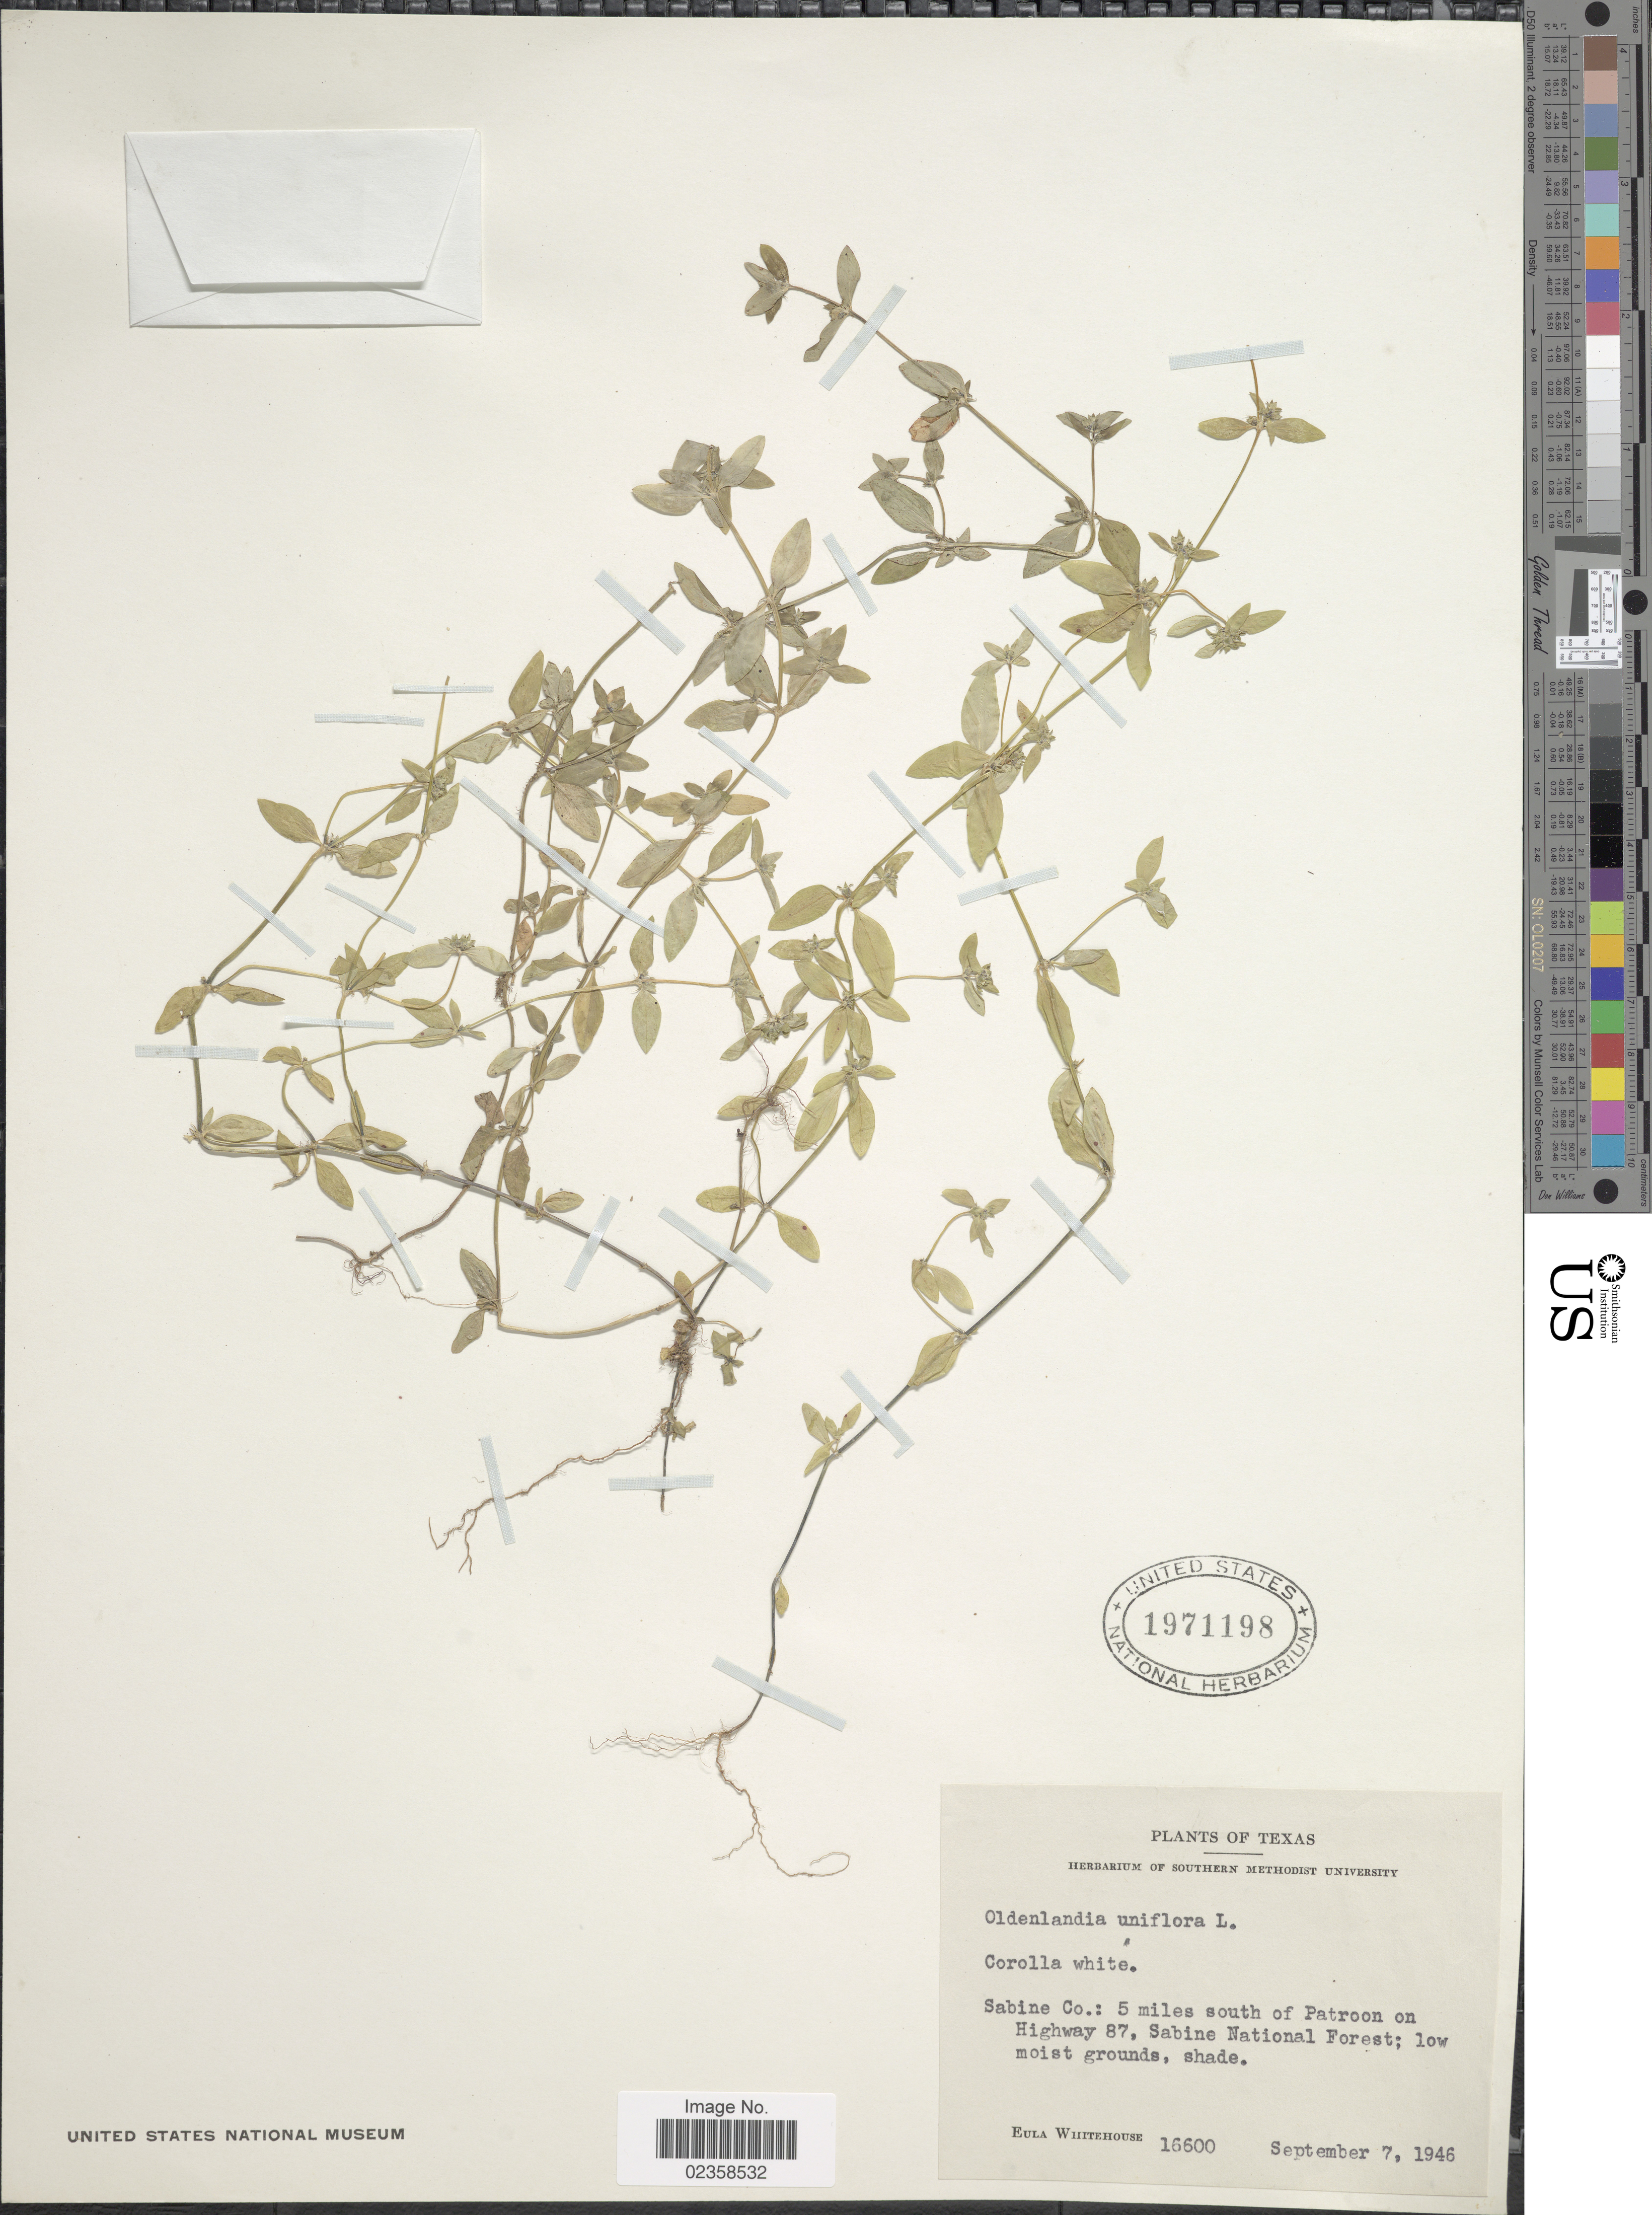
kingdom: Plantae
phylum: Tracheophyta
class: Magnoliopsida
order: Gentianales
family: Rubiaceae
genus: Oldenlandia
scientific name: Oldenlandia uniflora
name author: L.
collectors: E. Whitehouse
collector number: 16600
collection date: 1946-09-07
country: United States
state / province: Texas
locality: Sabine Co.: 5 miles of Patroon on Highway 87, Sabine National Forest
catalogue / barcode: US 1971198